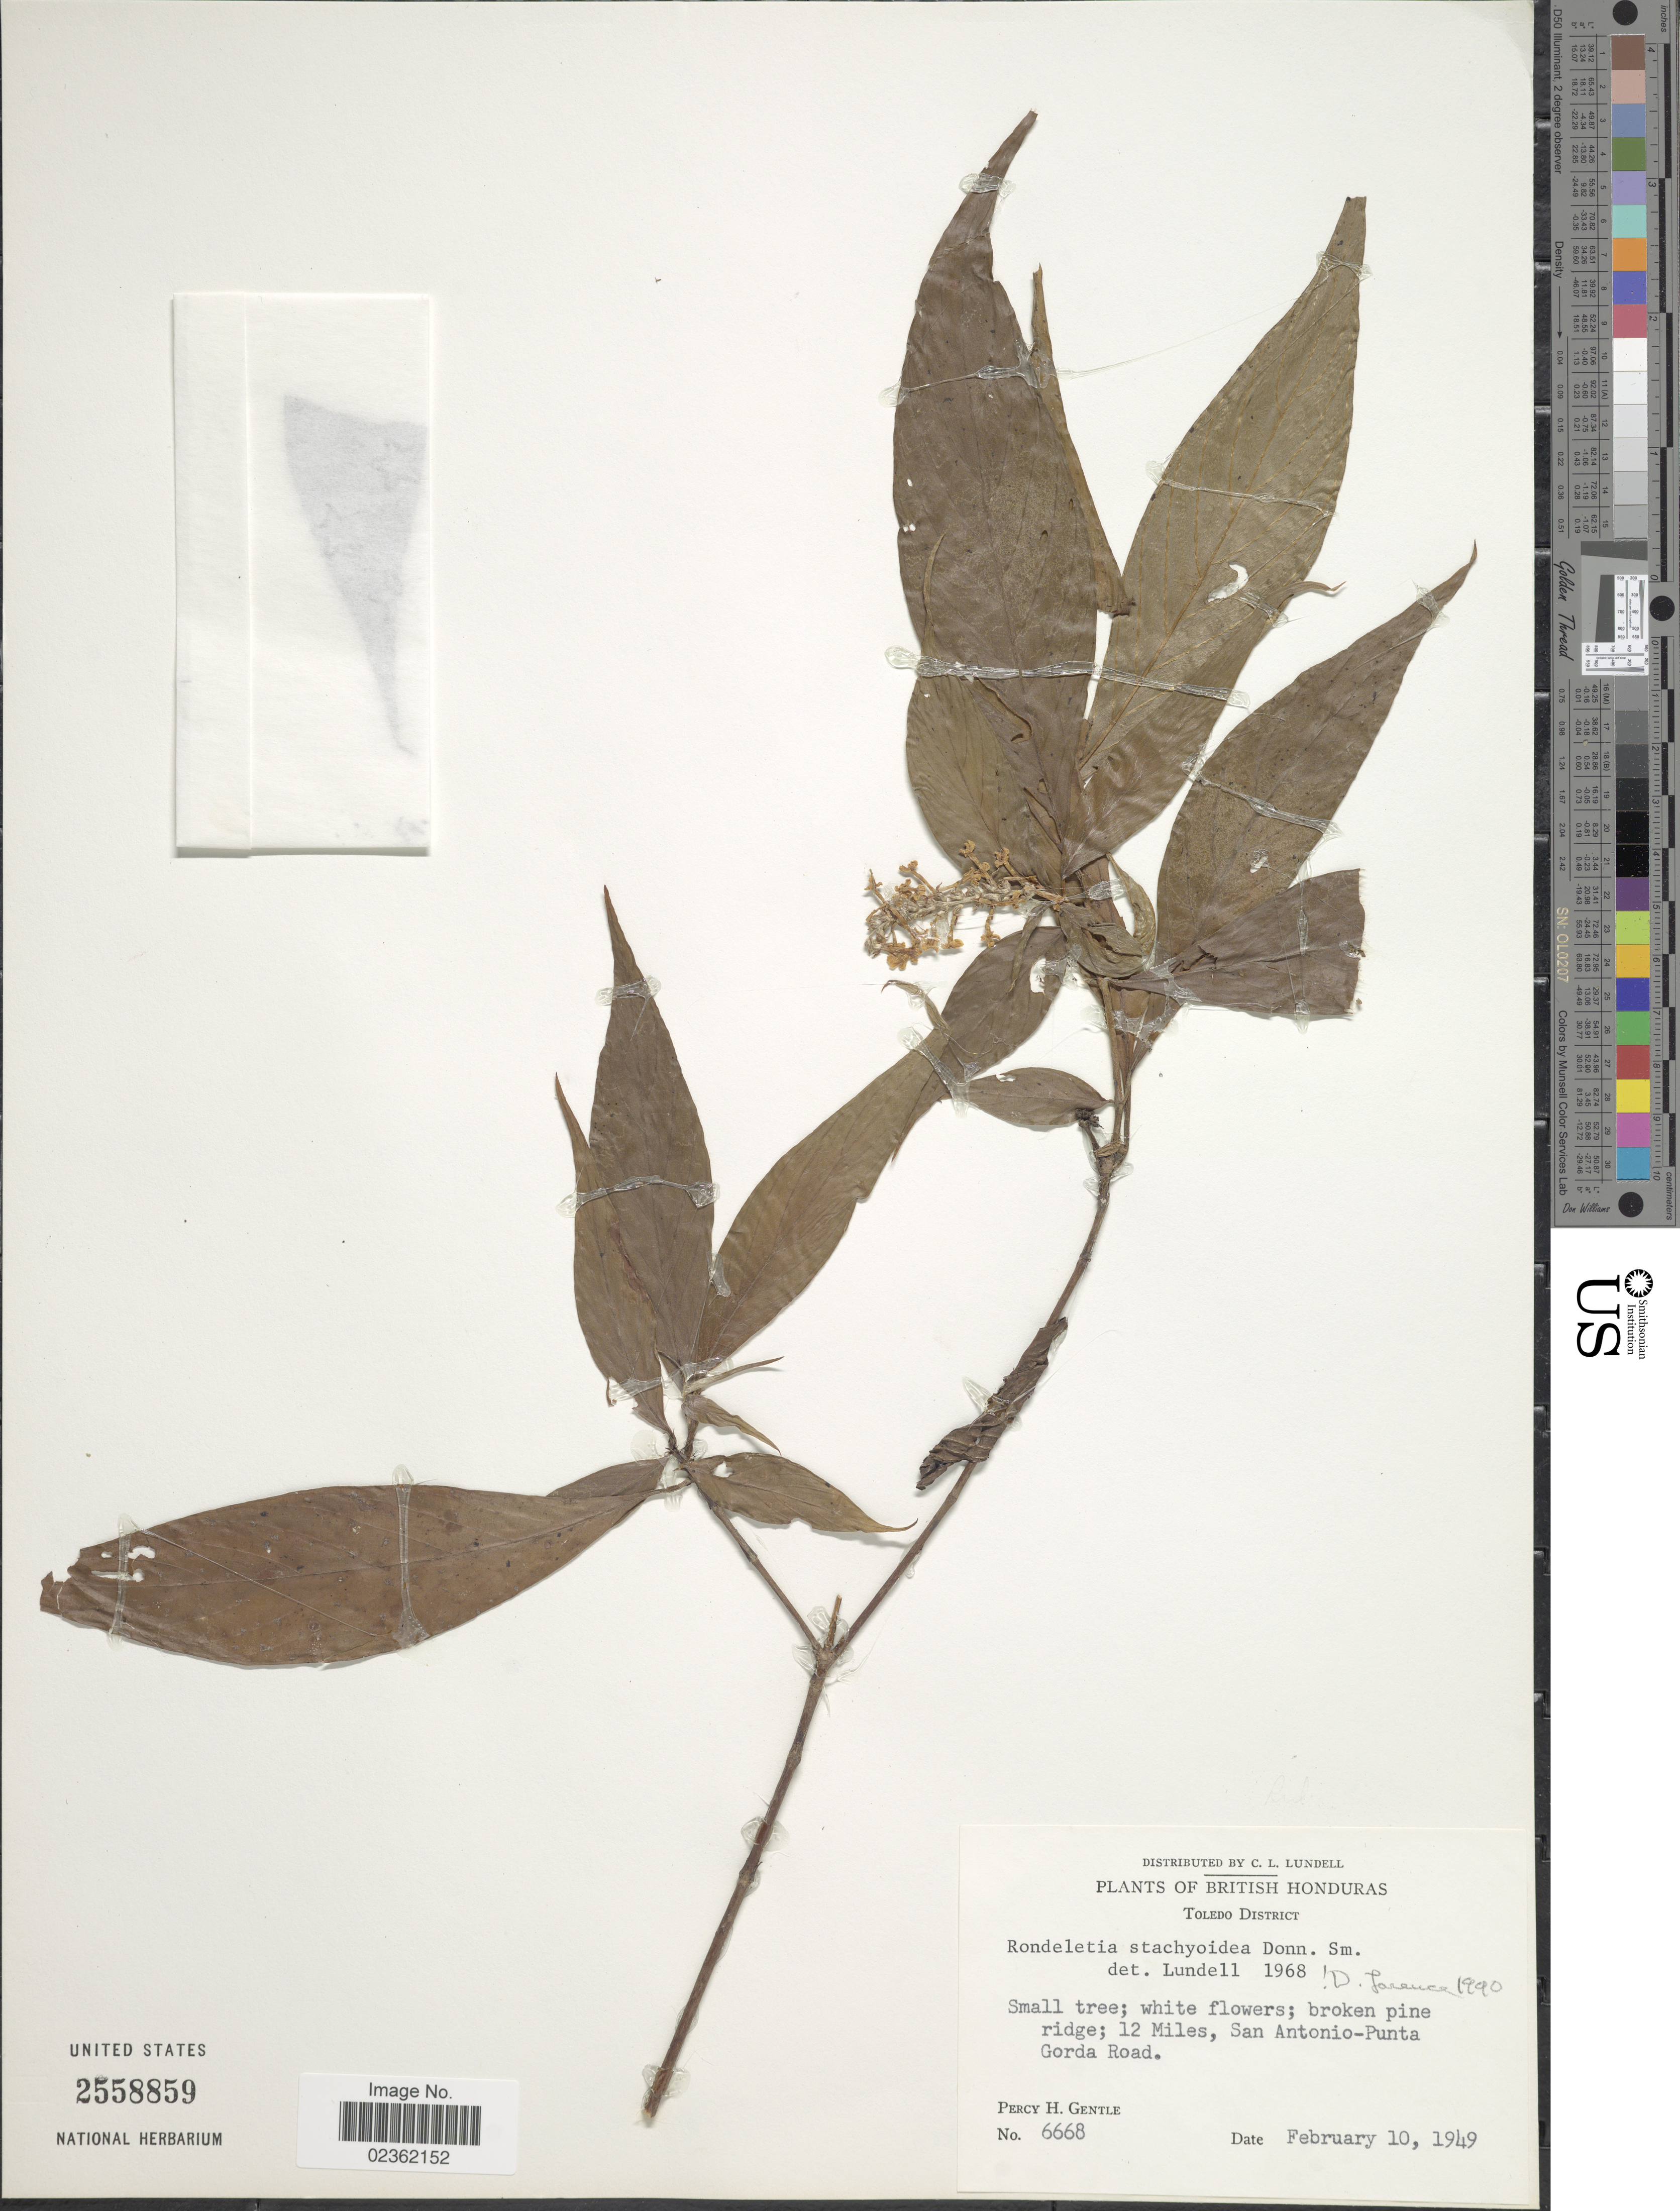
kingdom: Plantae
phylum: Tracheophyta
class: Magnoliopsida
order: Gentianales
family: Rubiaceae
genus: Rondeletia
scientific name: Rondeletia stachyoidea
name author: Donn. Sm.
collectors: P. H. Gentle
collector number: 6668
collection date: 1949-02-10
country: Belize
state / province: Toledo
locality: Broken pine ridge; 12 Miles, San Antonio-Punta Gorda Road.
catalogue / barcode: US 2558859